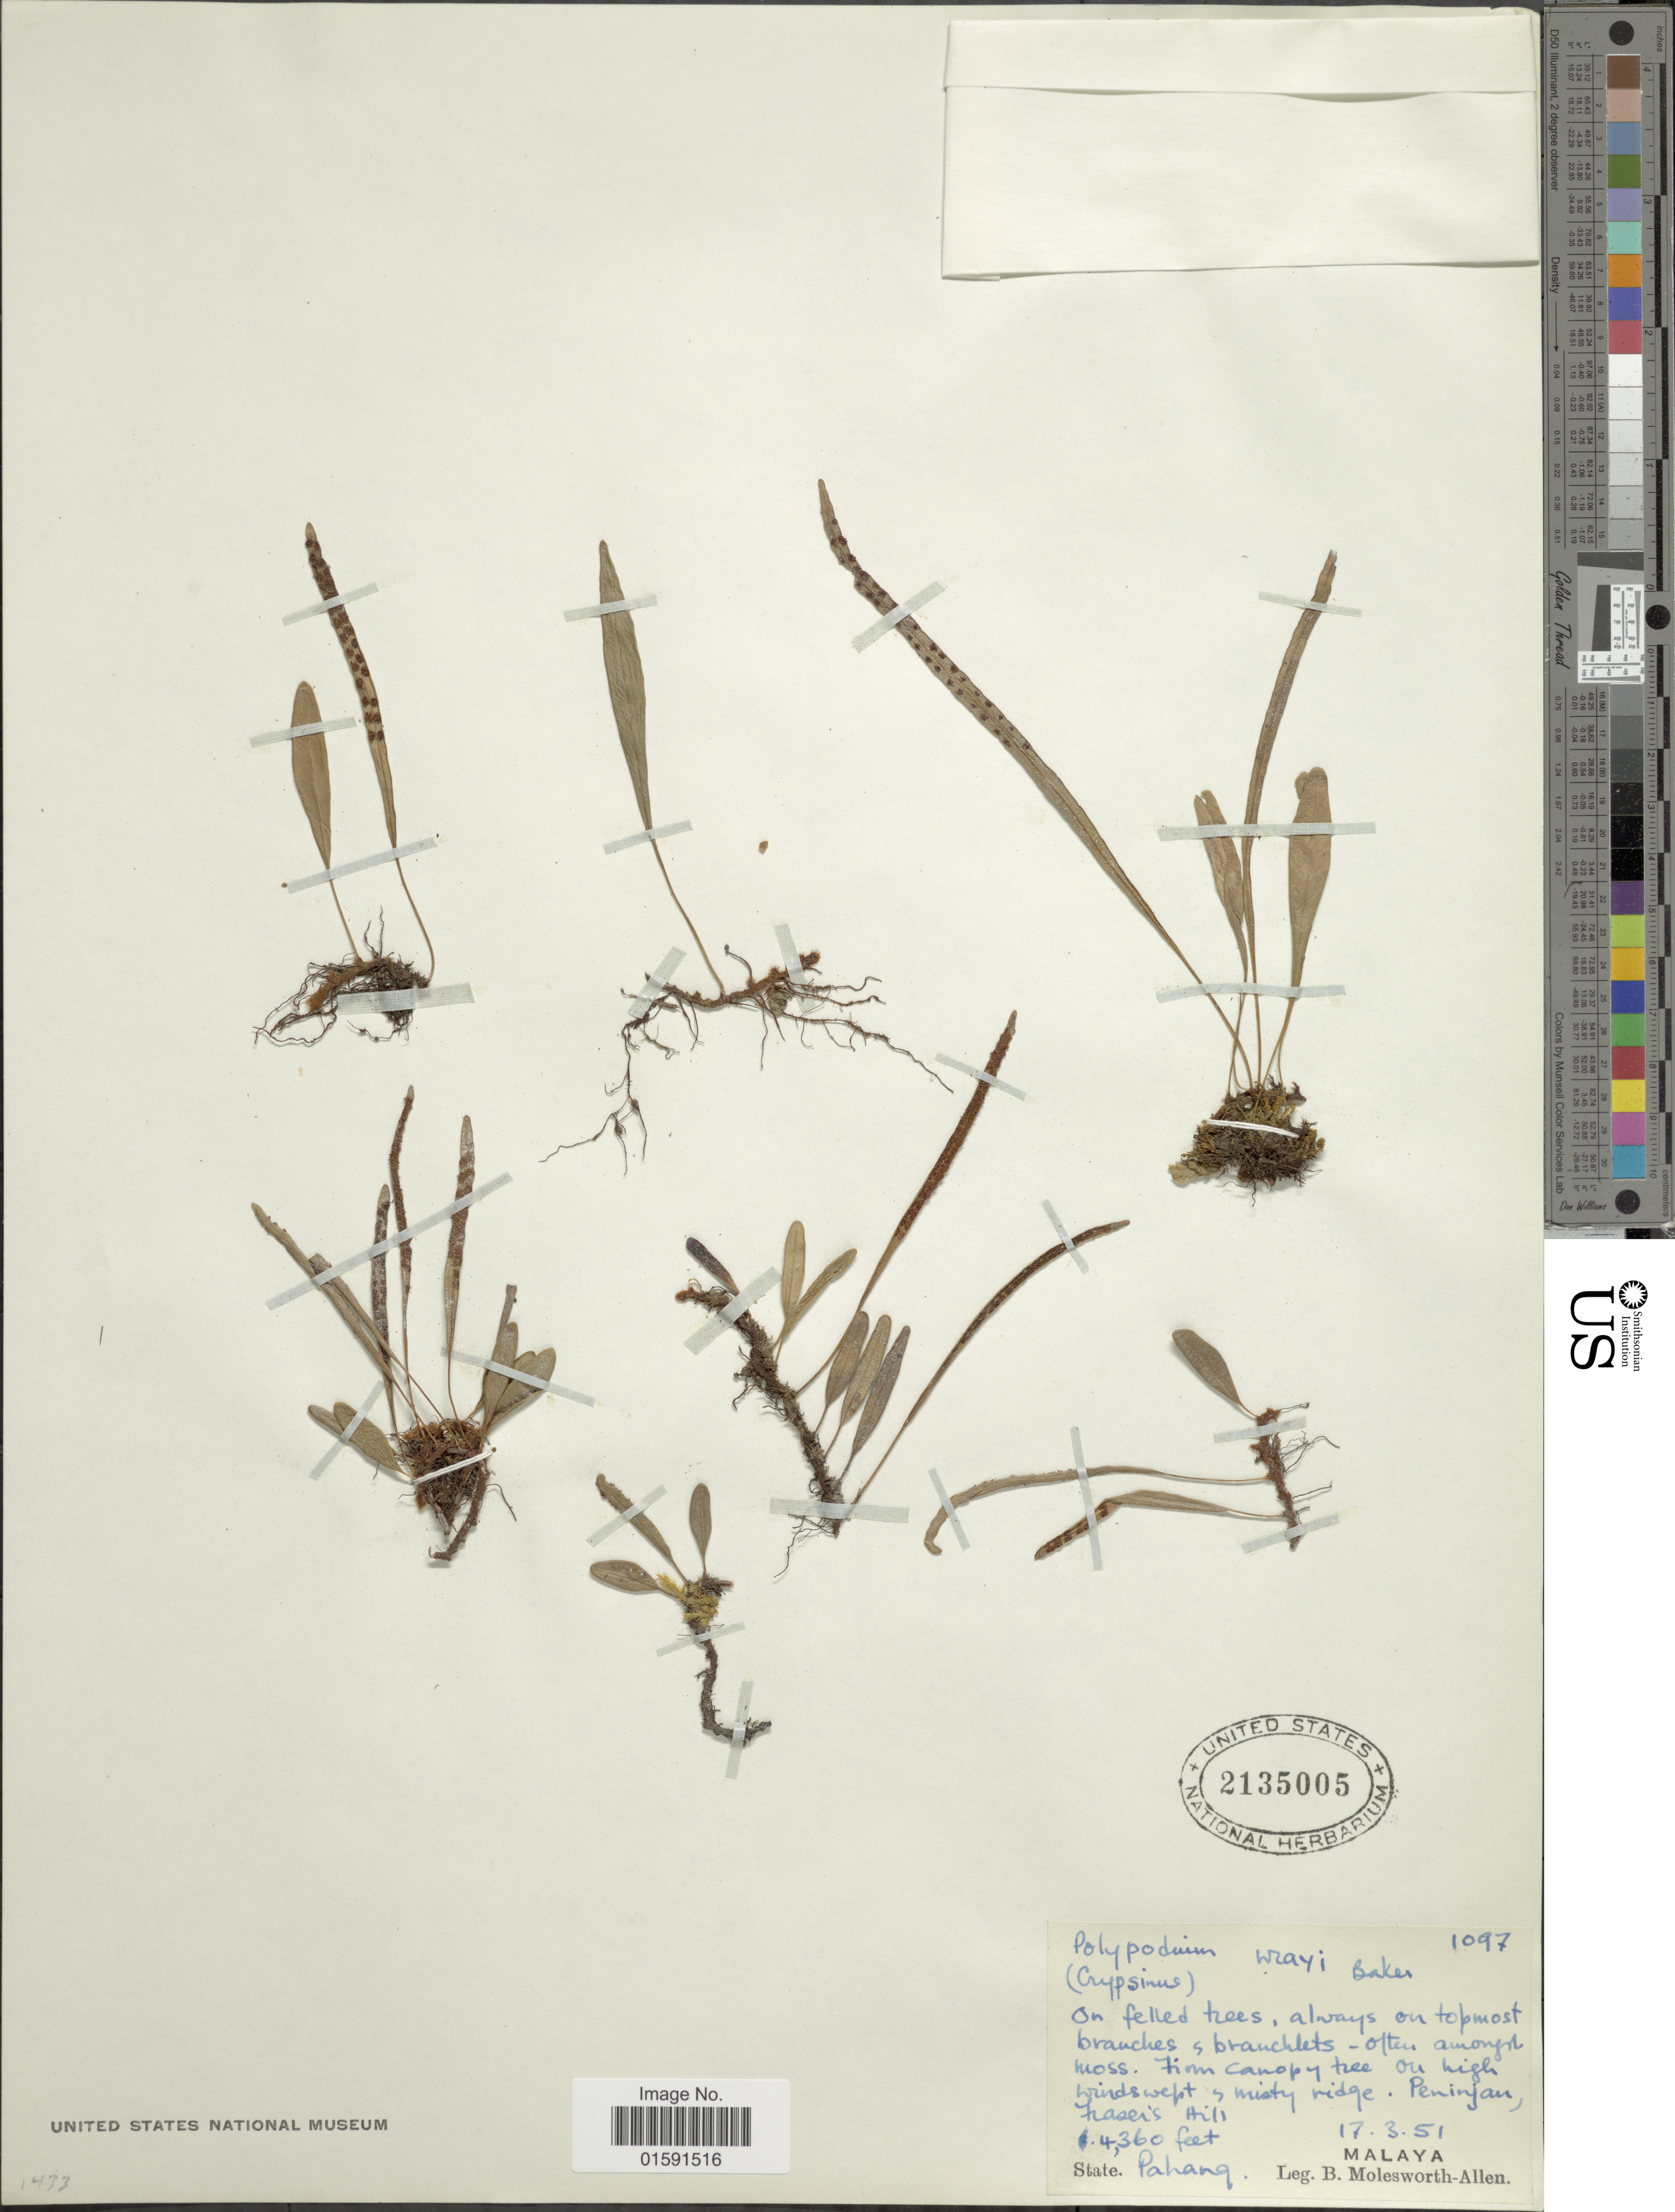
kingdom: Plantae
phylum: Tracheophyta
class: Polypodiopsida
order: Polypodiales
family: Polypodiaceae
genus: Selliguea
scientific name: Selliguea subsparsa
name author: (Baker) Hovenkamp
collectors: B. E. G. Molesworth-Allen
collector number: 1097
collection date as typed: Transcribed d/m/y: 17/3/51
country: Malaysia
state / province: Pahang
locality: Peninjan, Fraser's Hill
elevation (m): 1329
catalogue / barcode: US 2135005